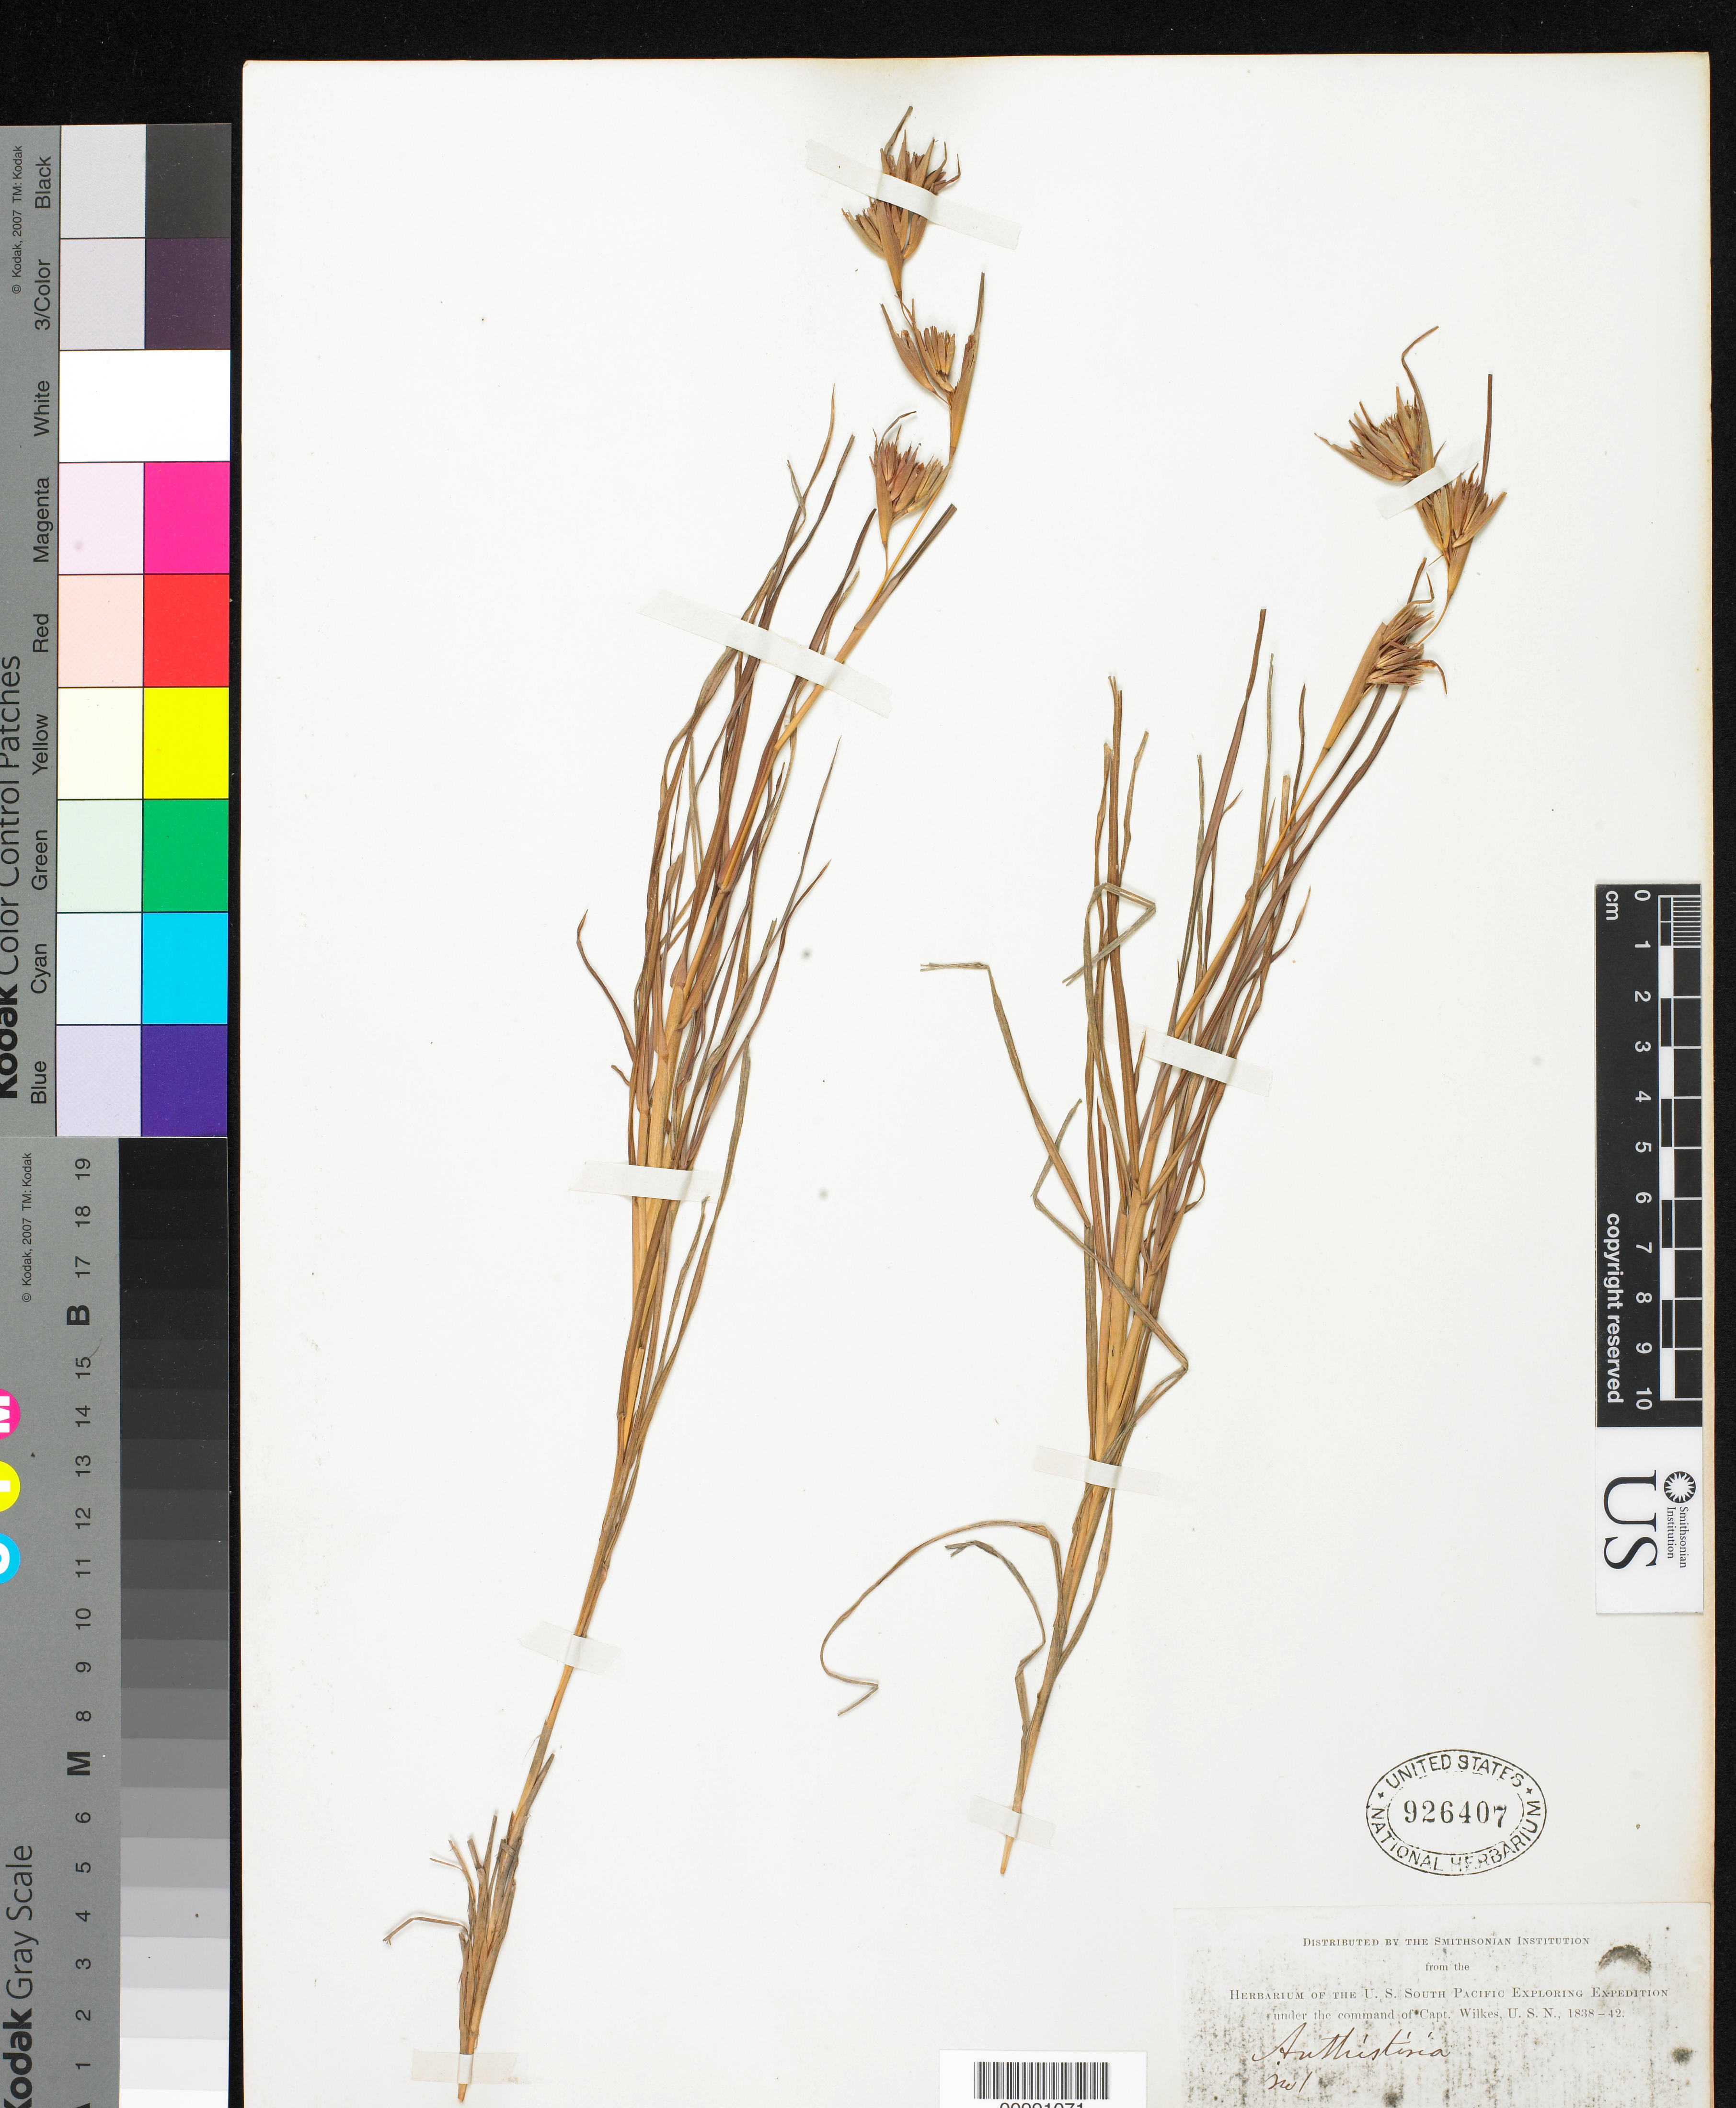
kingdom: Plantae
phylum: Tracheophyta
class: Liliopsida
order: Poales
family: Poaceae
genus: Themeda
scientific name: Themeda quadrivalvis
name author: (L.) Kuntze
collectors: Wilkes Explor. Exped.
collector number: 1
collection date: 1838/1842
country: South Africa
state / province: Western Cape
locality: Cape of Good Hope, Cape Loon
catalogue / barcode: US 926407